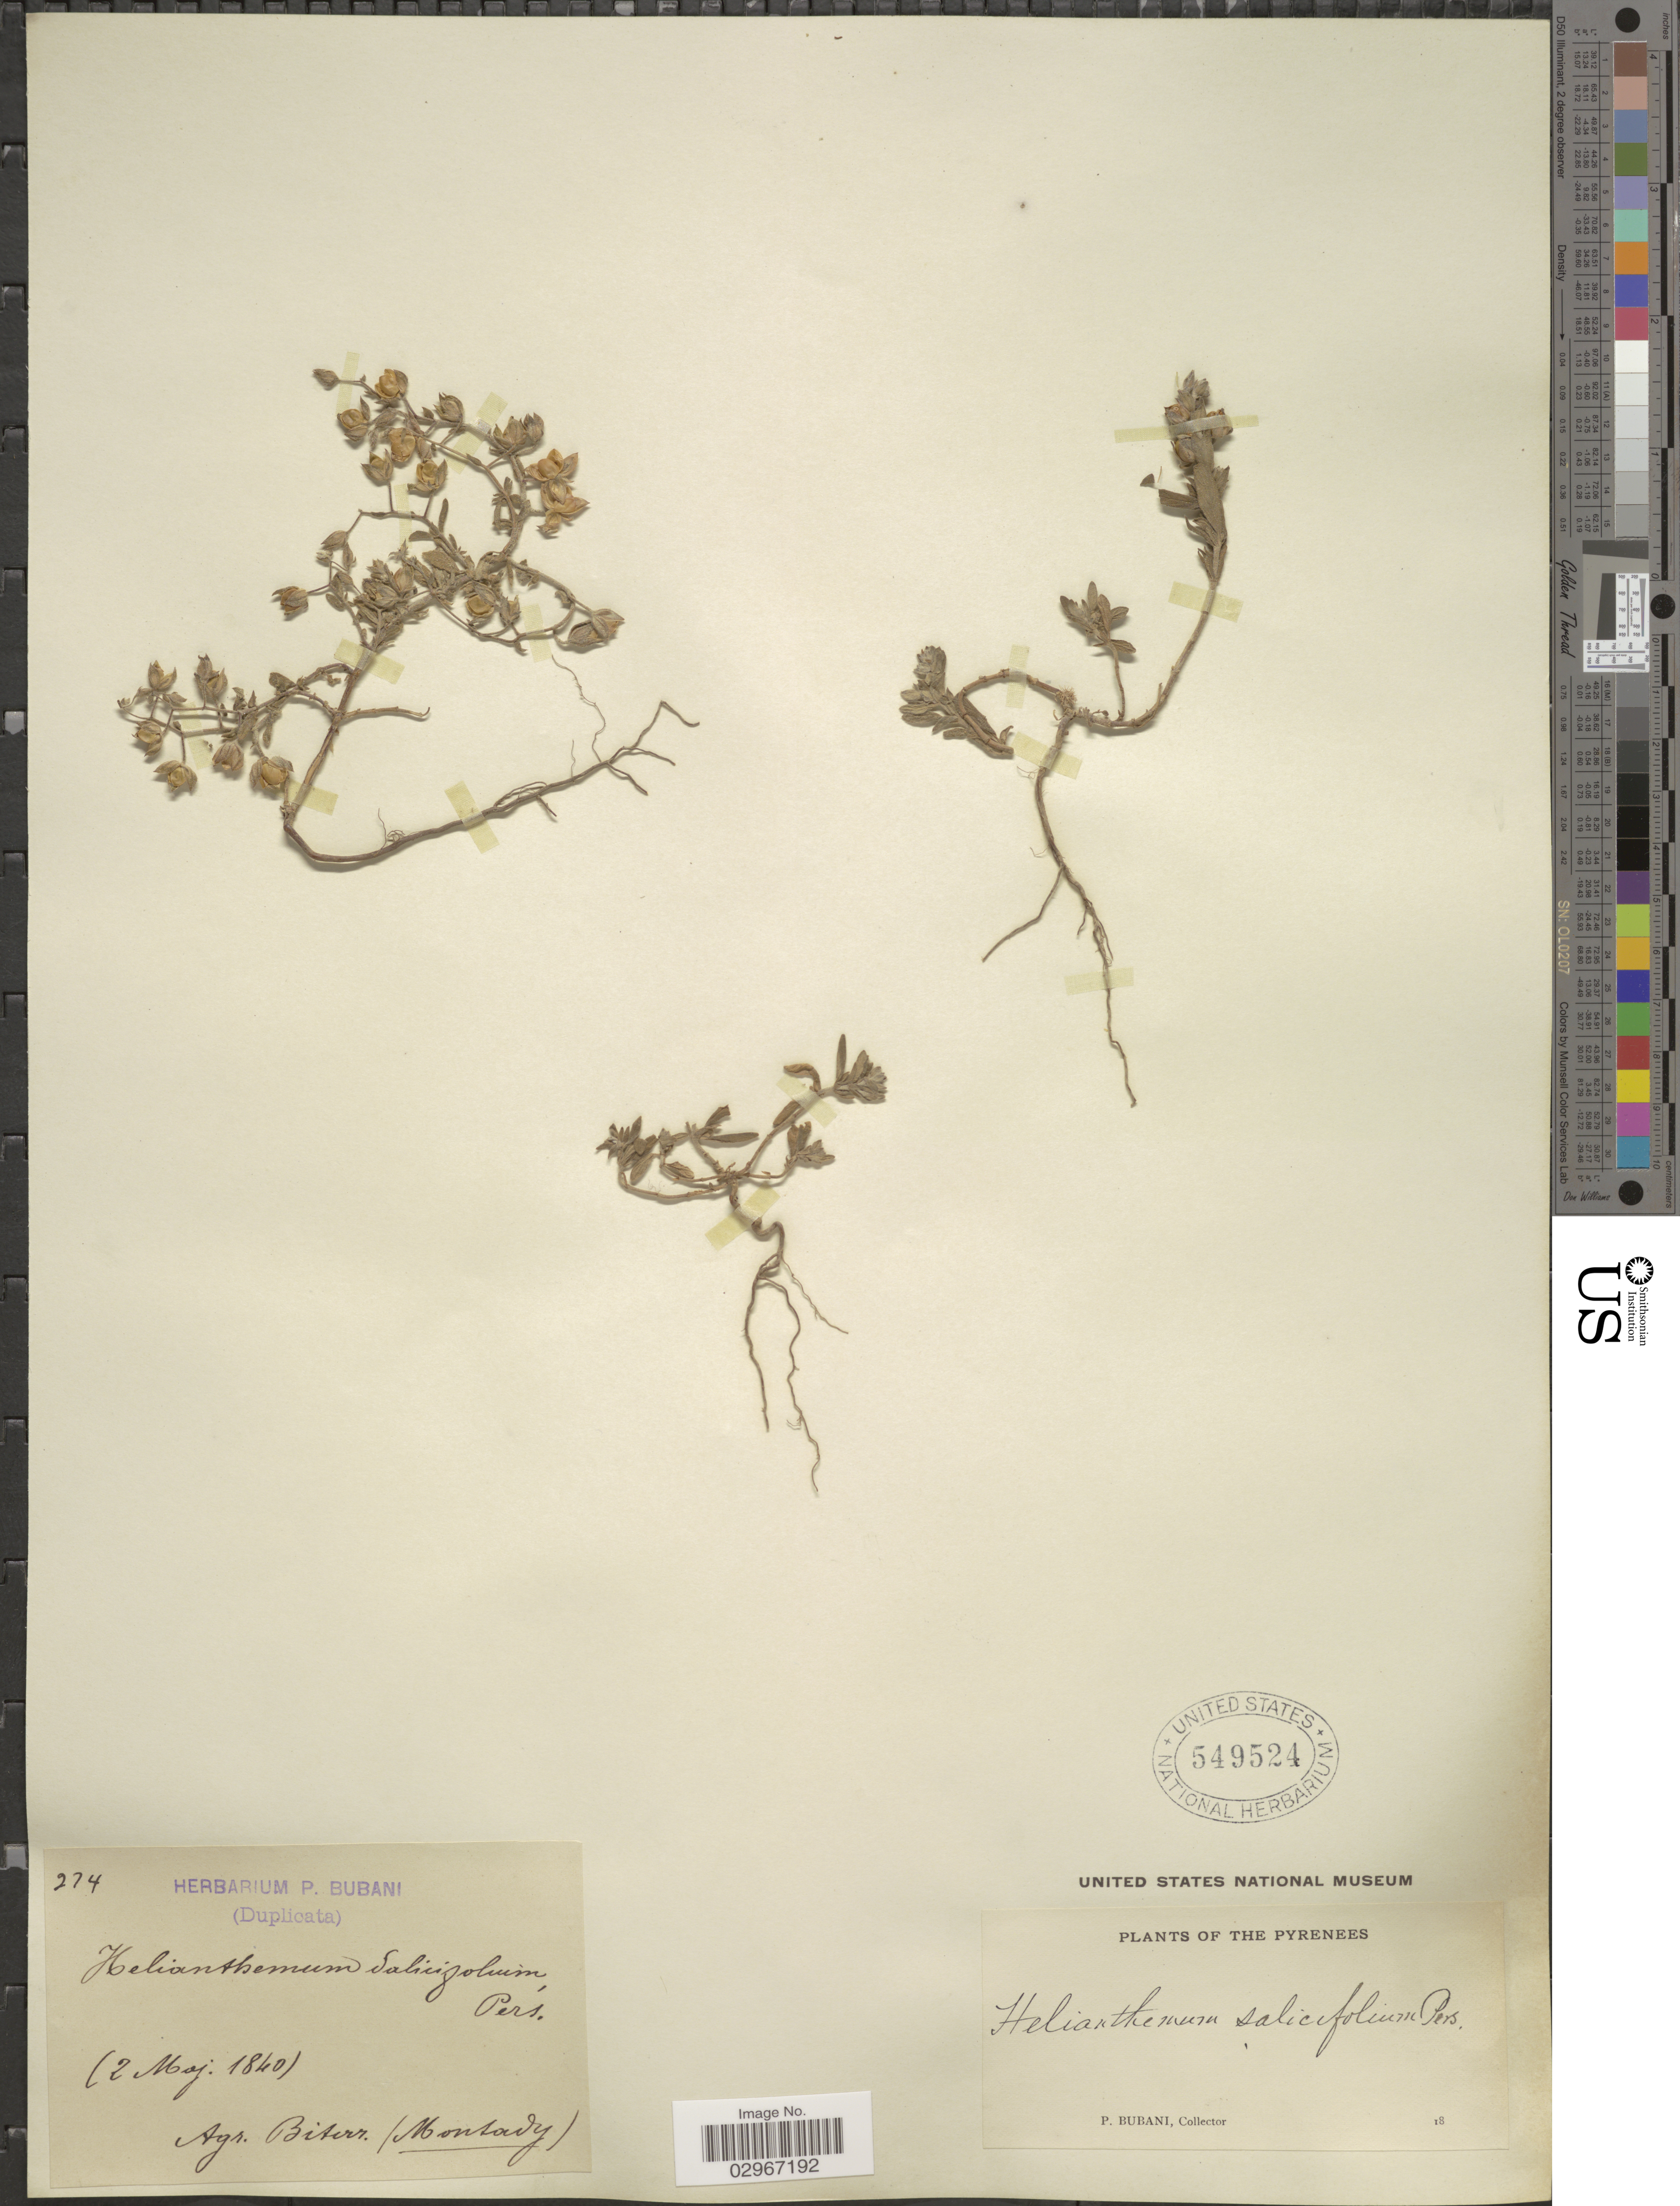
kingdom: Plantae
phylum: Tracheophyta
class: Magnoliopsida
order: Malvales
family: Cistaceae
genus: Helianthemum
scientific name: Helianthemum salicifolium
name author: (L.) Mill.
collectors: P. Bubani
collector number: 274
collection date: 1840-05-02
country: France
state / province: Occitanie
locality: The Pyrenees. Agr. Biterr. (Montady)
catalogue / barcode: US 549524